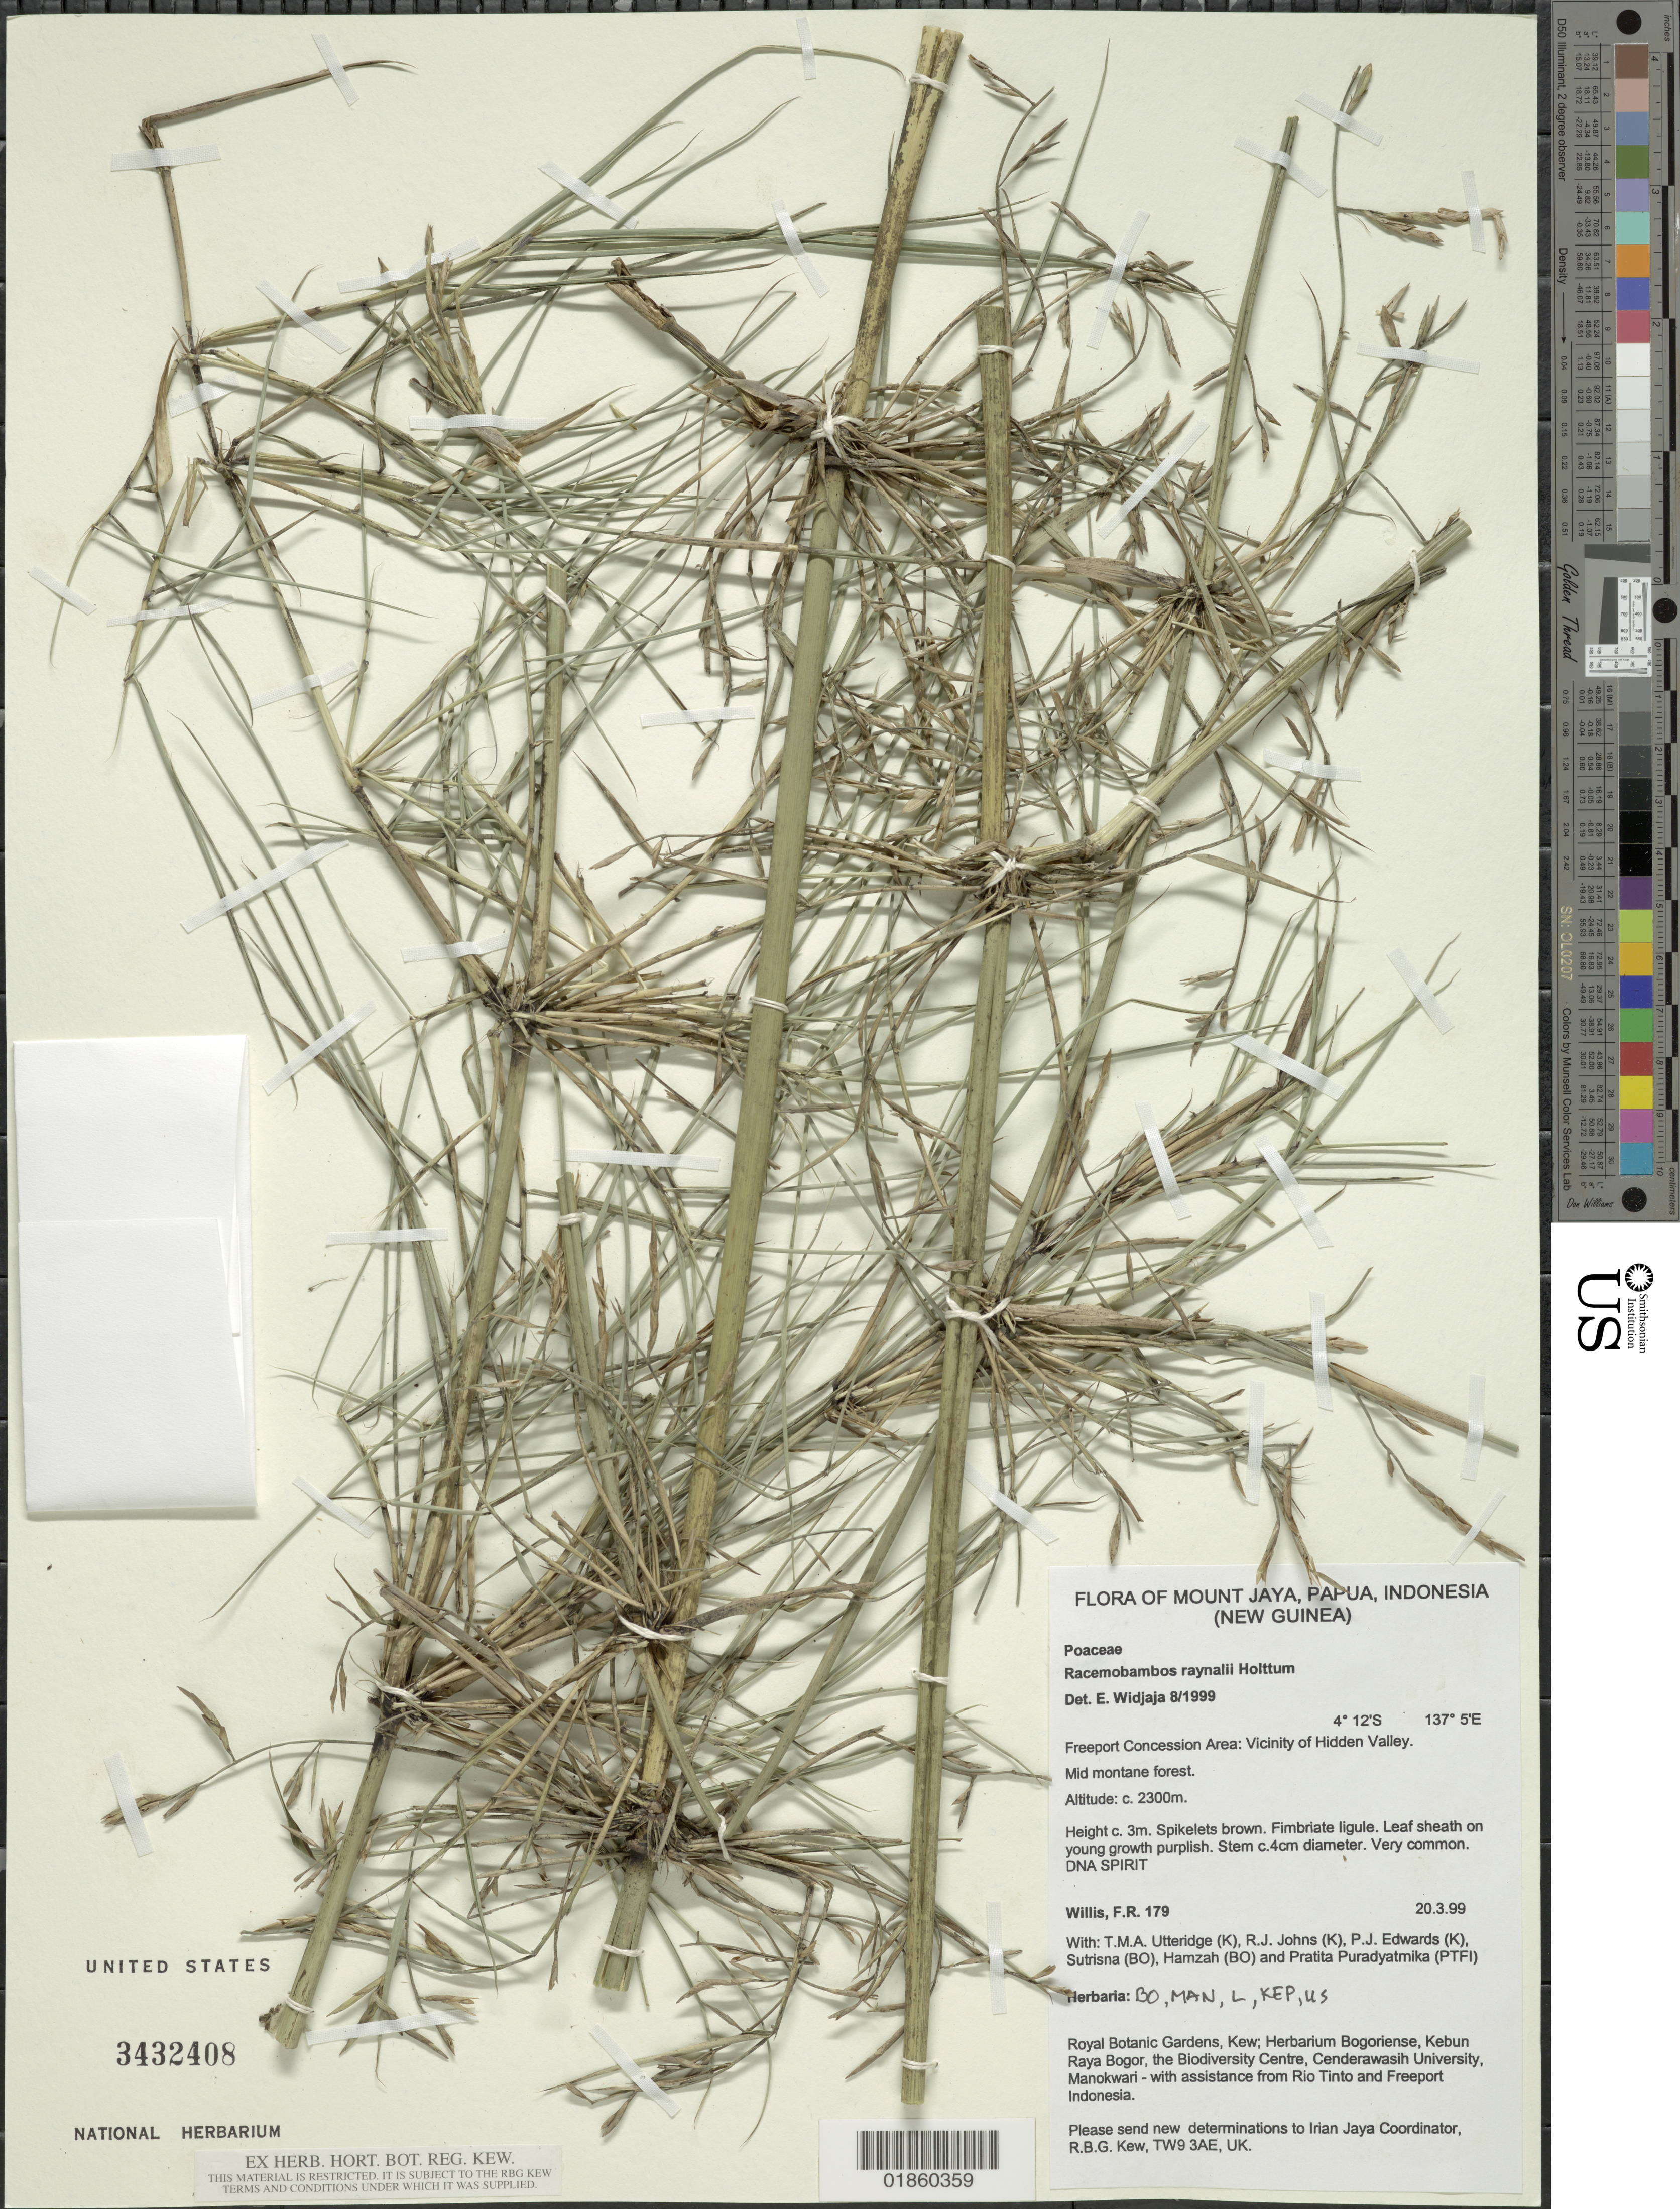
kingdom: Plantae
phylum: Tracheophyta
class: Liliopsida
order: Poales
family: Poaceae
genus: Racemobambos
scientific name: Racemobambos raynaldii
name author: Holttum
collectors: F. Willis, T. M. A. Utteridge, R. Johns, P. Edwards, Sutrisna, -. Hamzah & P. Puradyatmika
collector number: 179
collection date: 1999-03-20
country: Indonesia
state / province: Papua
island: New Guinea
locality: Freeport Concession Area: Vicinity of Hidden Valley.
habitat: Mid montane forest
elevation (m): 2300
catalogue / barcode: US 3432408